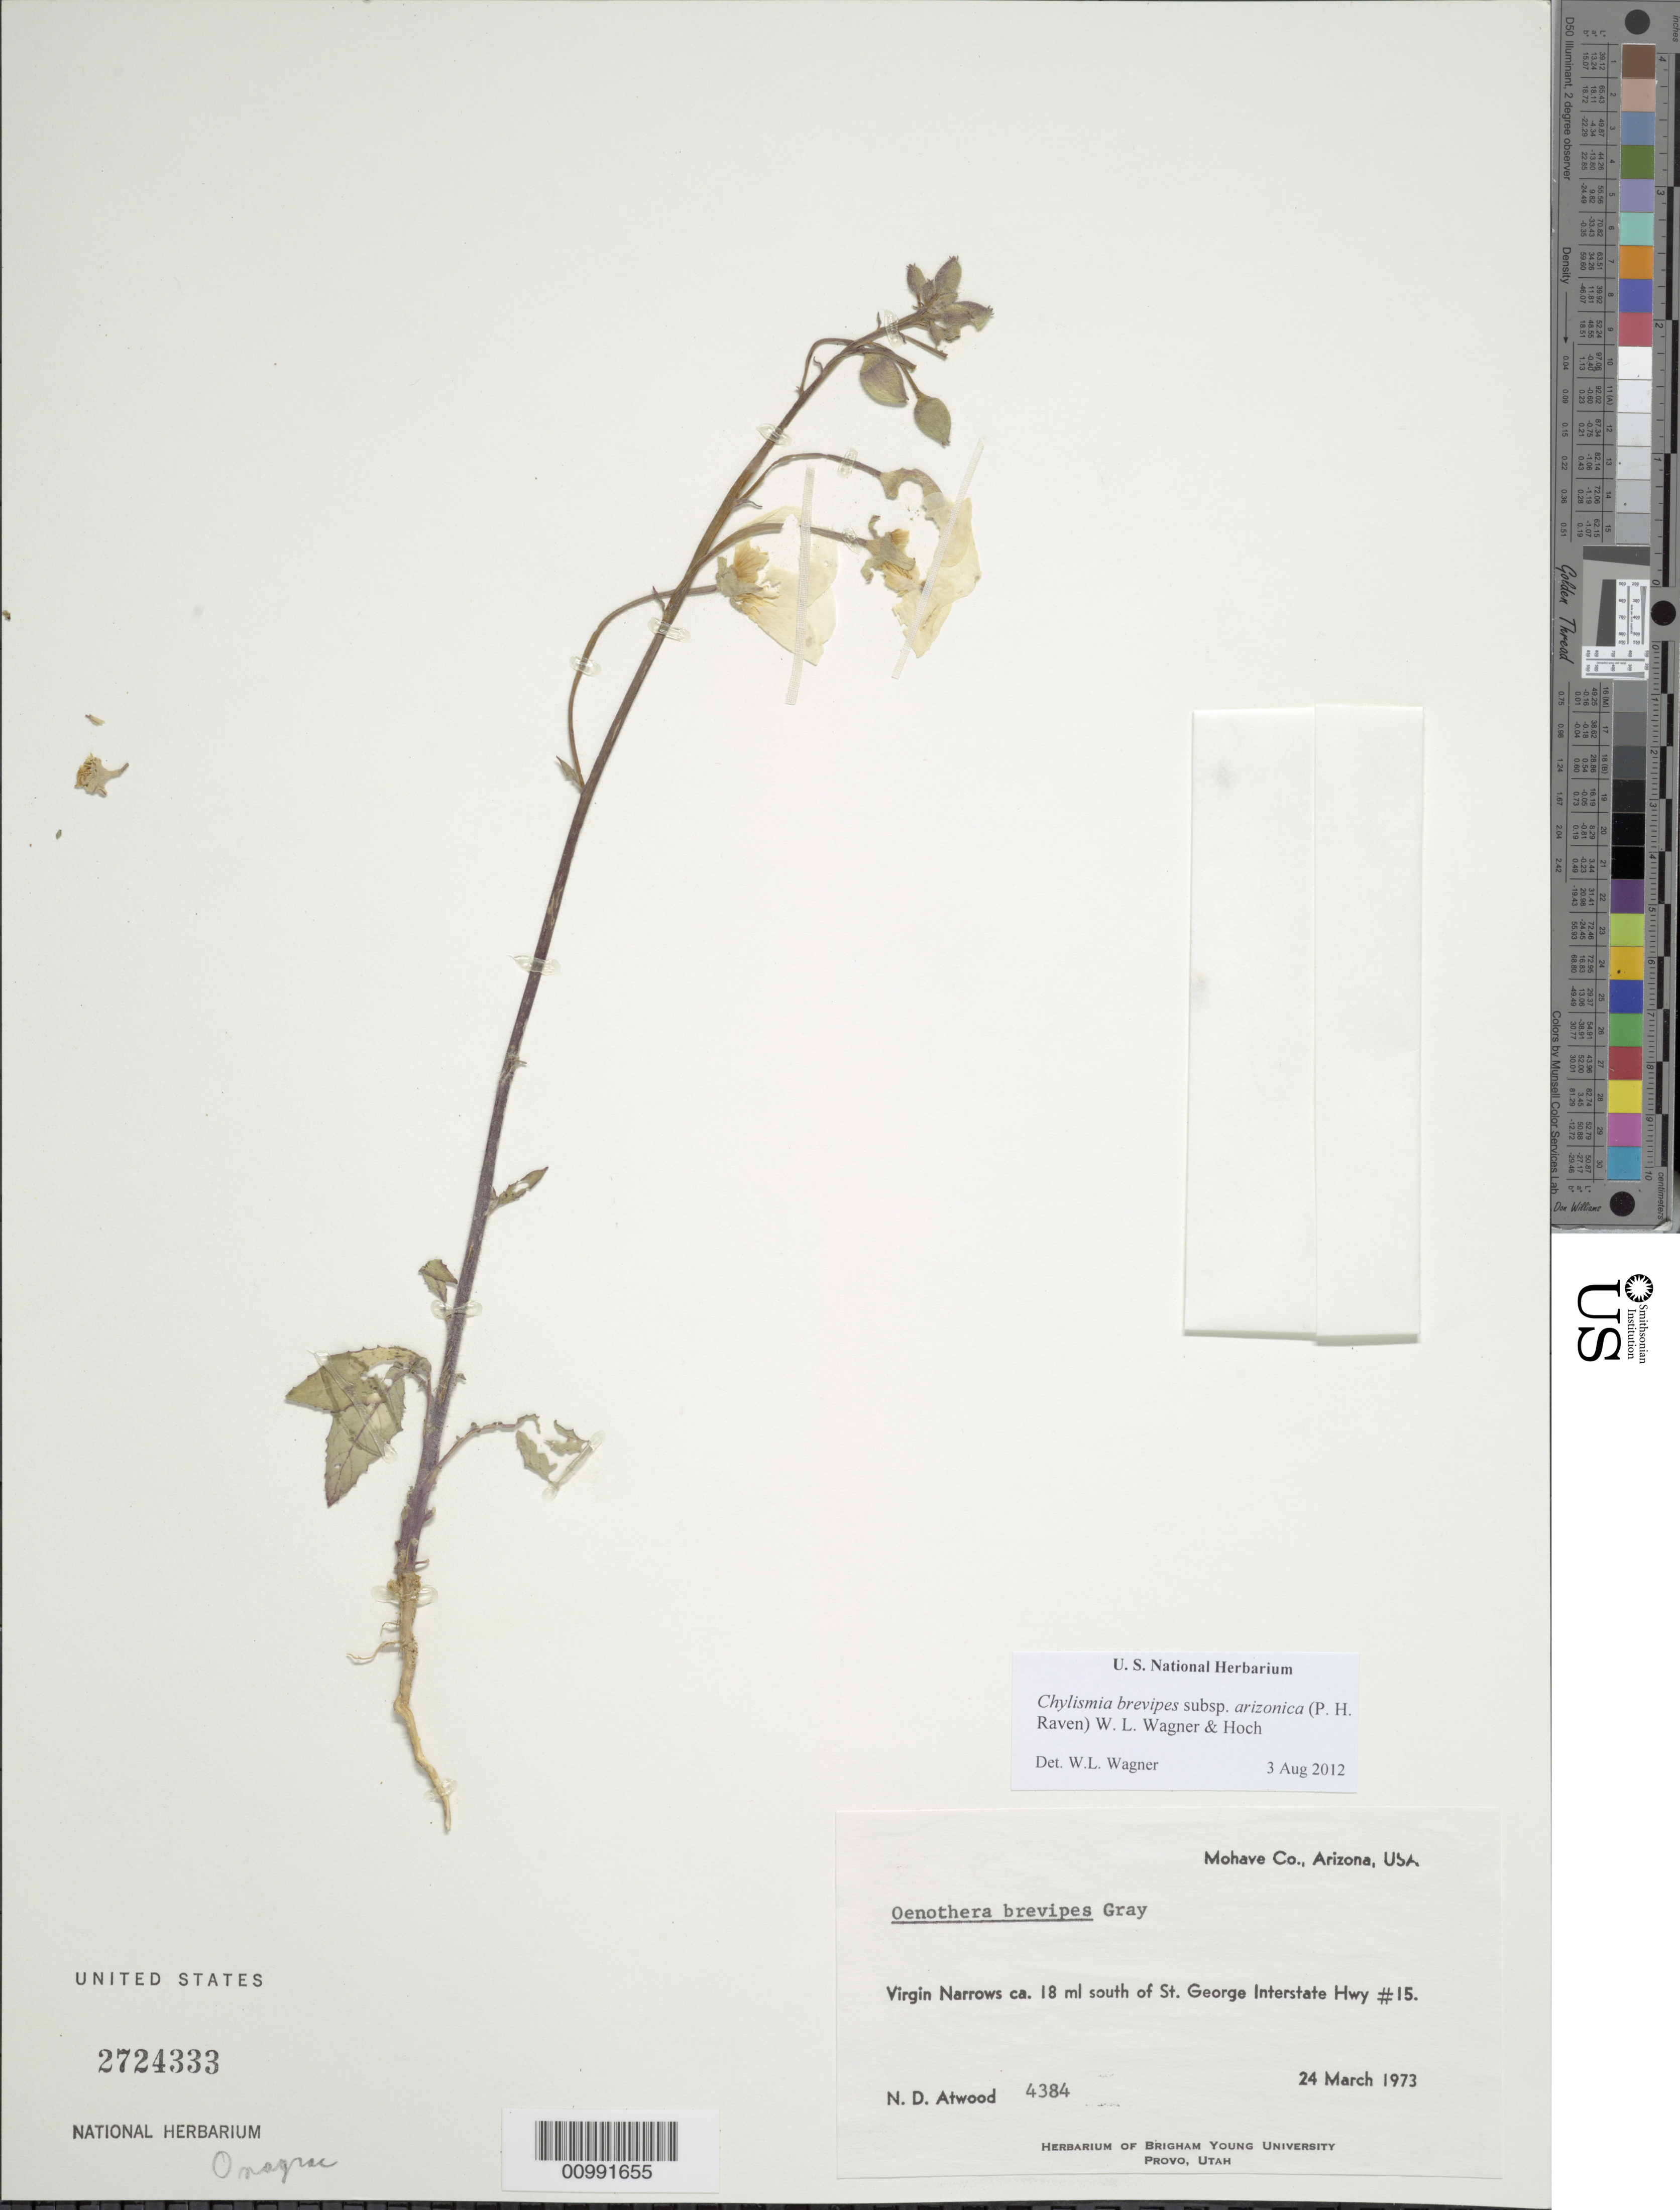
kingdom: Plantae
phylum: Tracheophyta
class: Magnoliopsida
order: Myrtales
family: Onagraceae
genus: Chylismia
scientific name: Chylismia brevipes subsp. arizonica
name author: (P.H. Raven) W.L. Wagner & Hoch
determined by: Wagner, W. L., (BOT), Smithsonian Institution - National Museum of Natural History (UNITED STATES)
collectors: N. Atwood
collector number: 4384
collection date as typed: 24 Mar 1973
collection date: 1973-03-24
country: United States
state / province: Arizona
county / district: Mohave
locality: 18 miles S of St. George Interstate Highway #15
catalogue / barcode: US 2724333